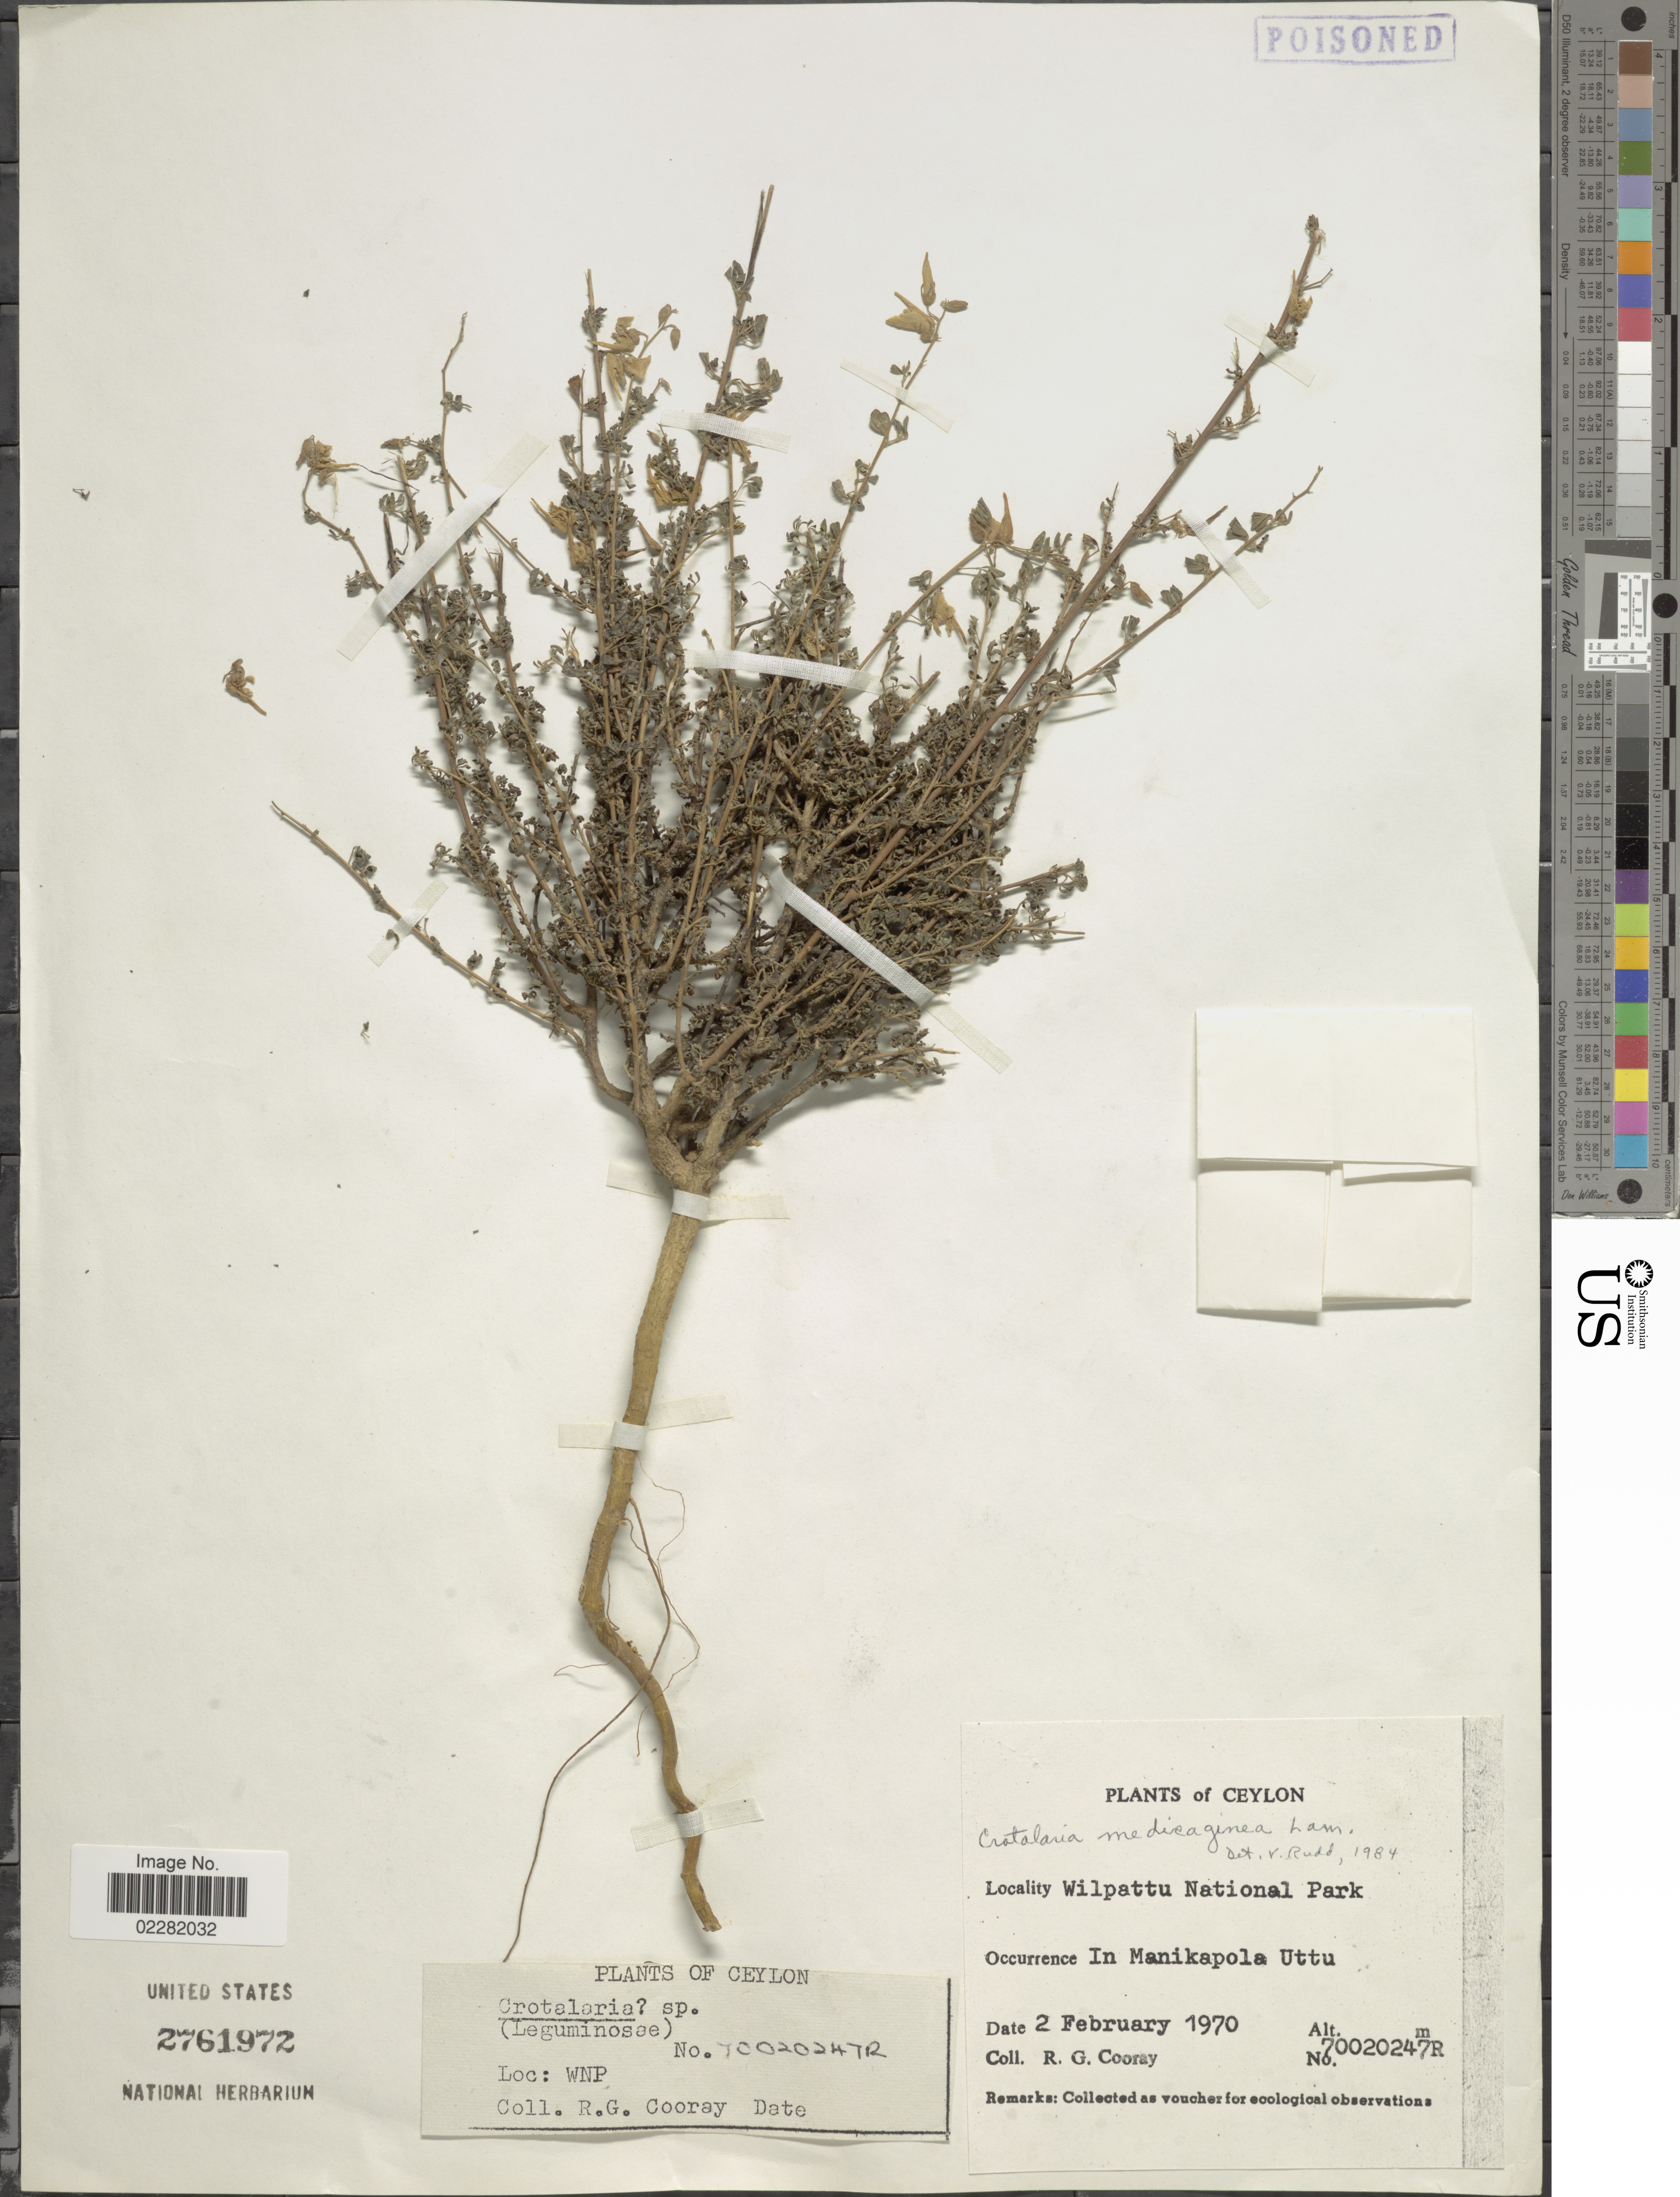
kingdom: Plantae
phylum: Tracheophyta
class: Magnoliopsida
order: Fabales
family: Fabaceae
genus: Crotalaria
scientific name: Crotalaria medicaginea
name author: Lam.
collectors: R. Cooray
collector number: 70020247R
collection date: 1970-02-02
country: Sri Lanka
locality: Ceylon, Wilpattu National Park. In Manikapola Uttu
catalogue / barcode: US 2761972